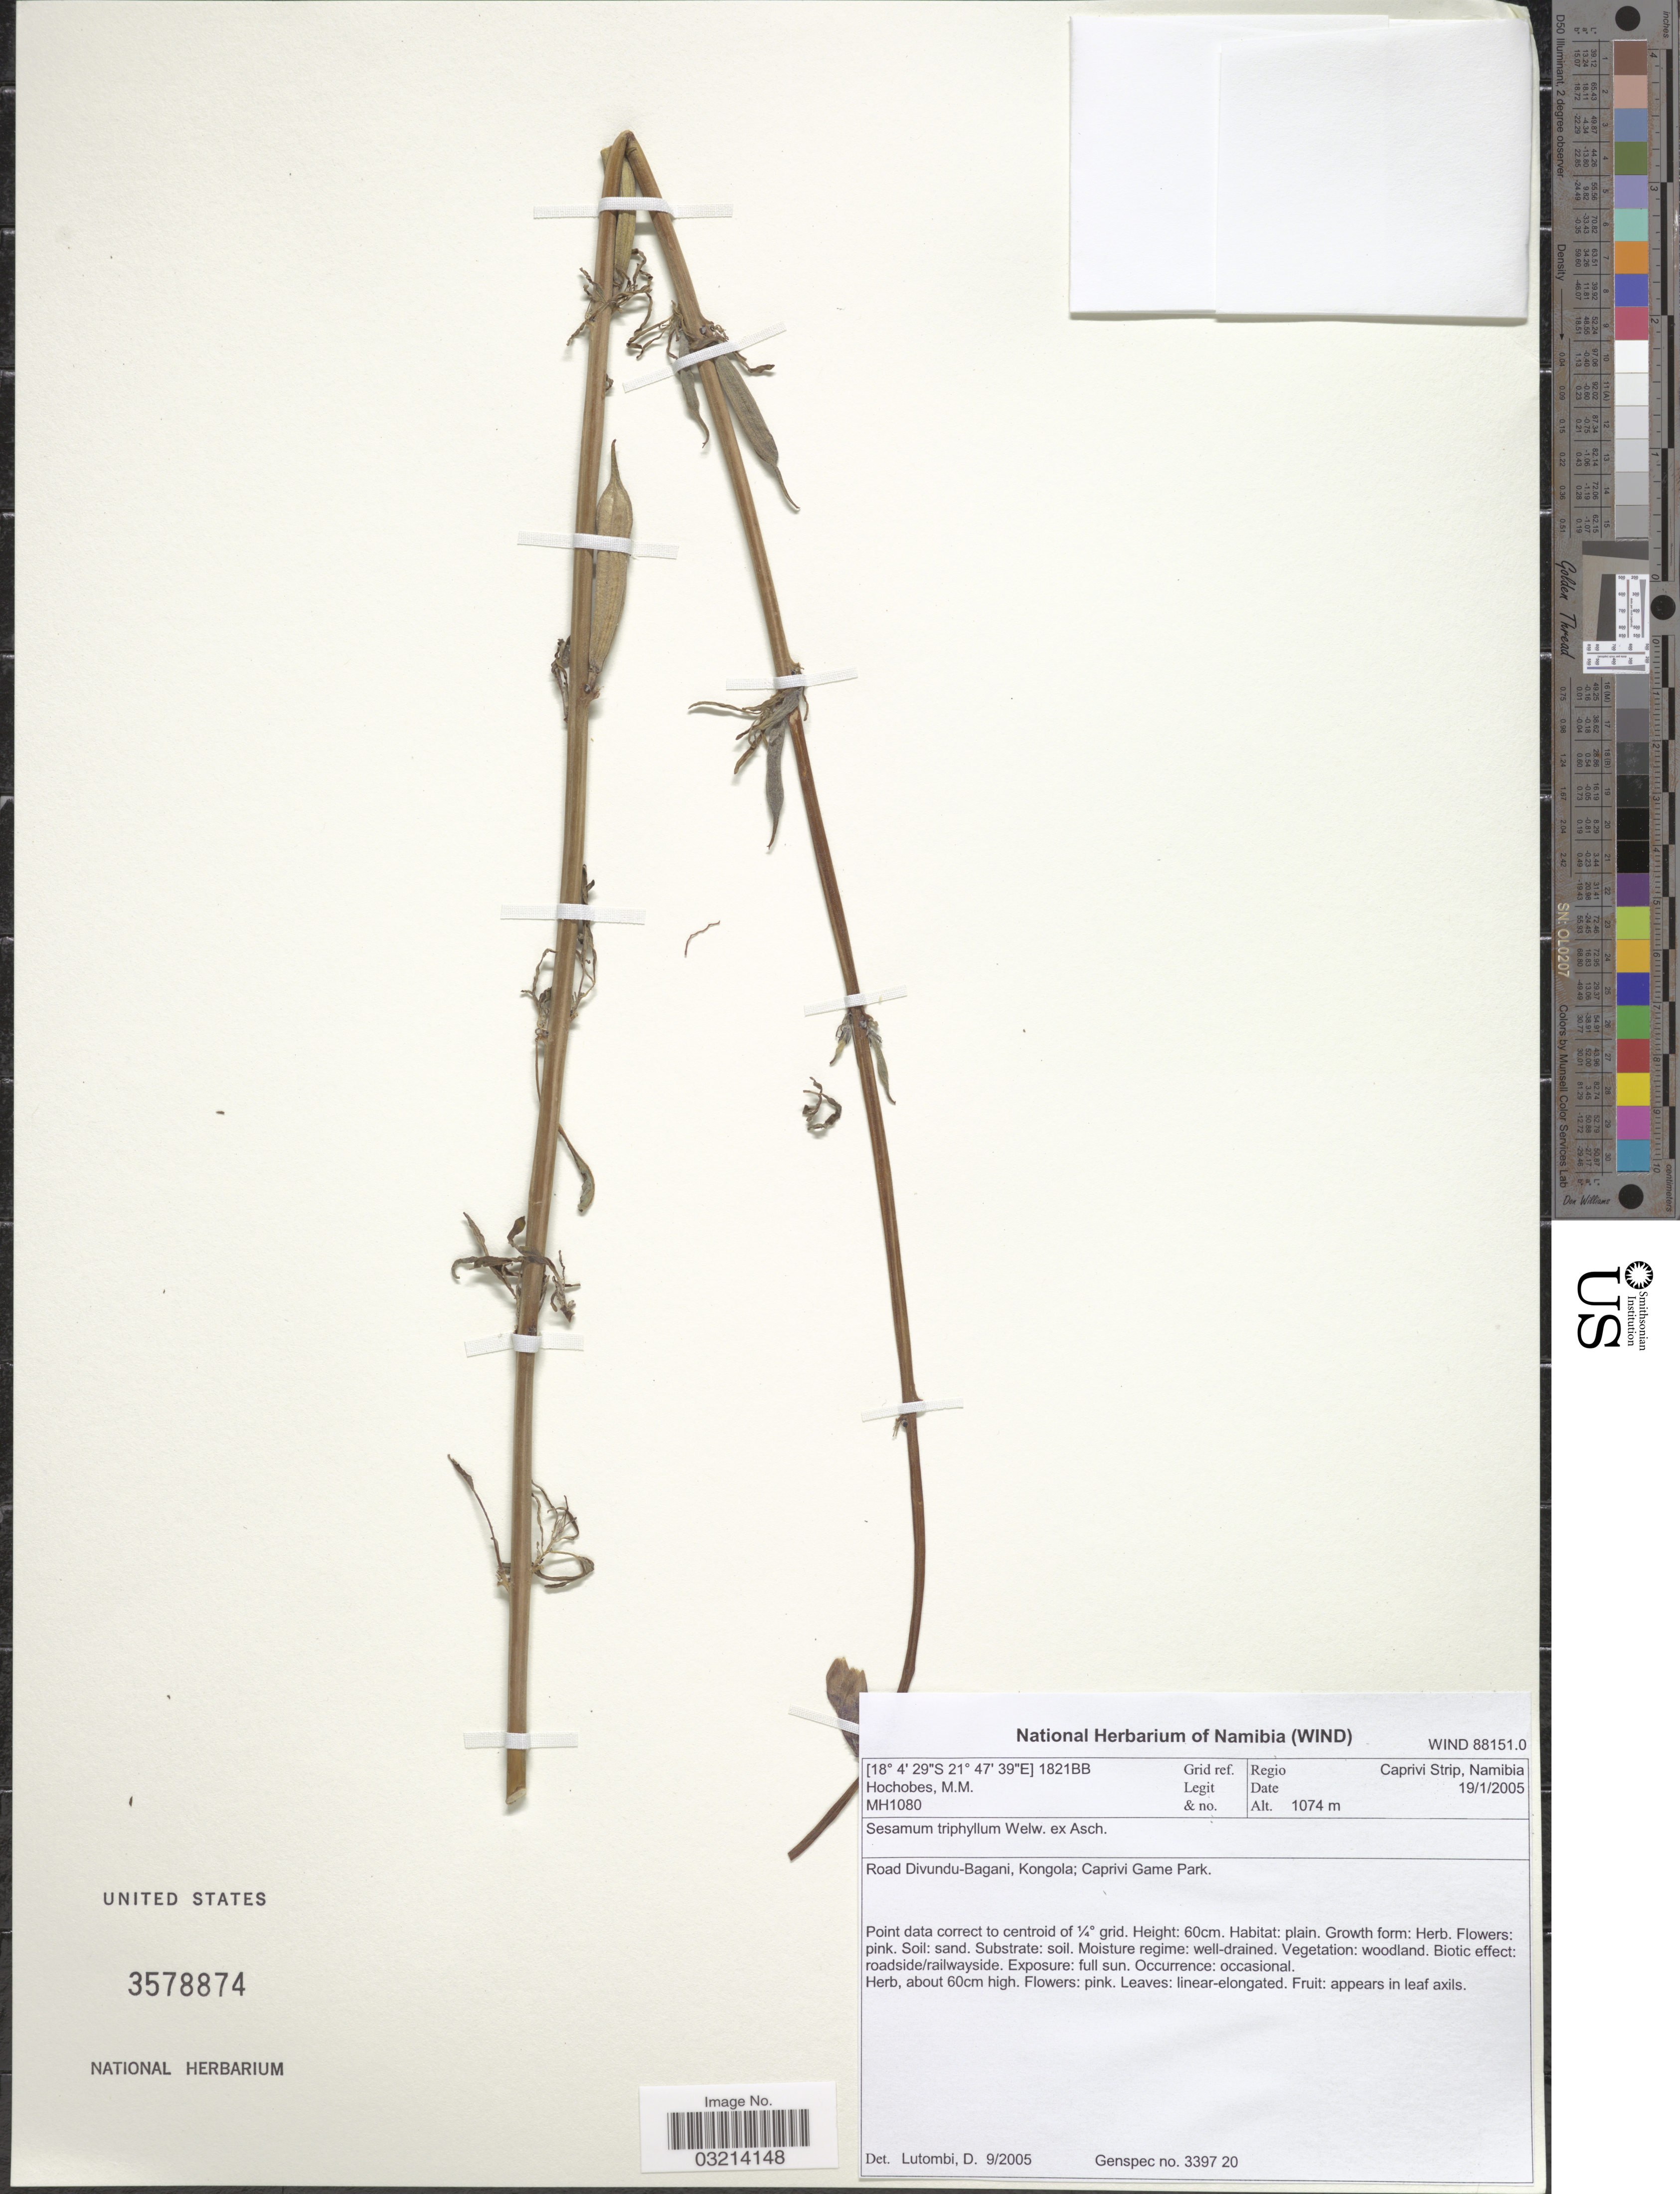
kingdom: Plantae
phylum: Tracheophyta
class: Magnoliopsida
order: Lamiales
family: Pedaliaceae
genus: Sesamum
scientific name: Sesamum triphyllum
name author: Welw. ex Asch.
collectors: M. Hochobes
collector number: MH1080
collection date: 2005-01-19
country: Namibia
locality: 1821 Grid ref. Regio Caprivi Strip. Road Divundu-Bagani, Kongola; Caprivi Game Park.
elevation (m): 1074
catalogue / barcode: US 3578874